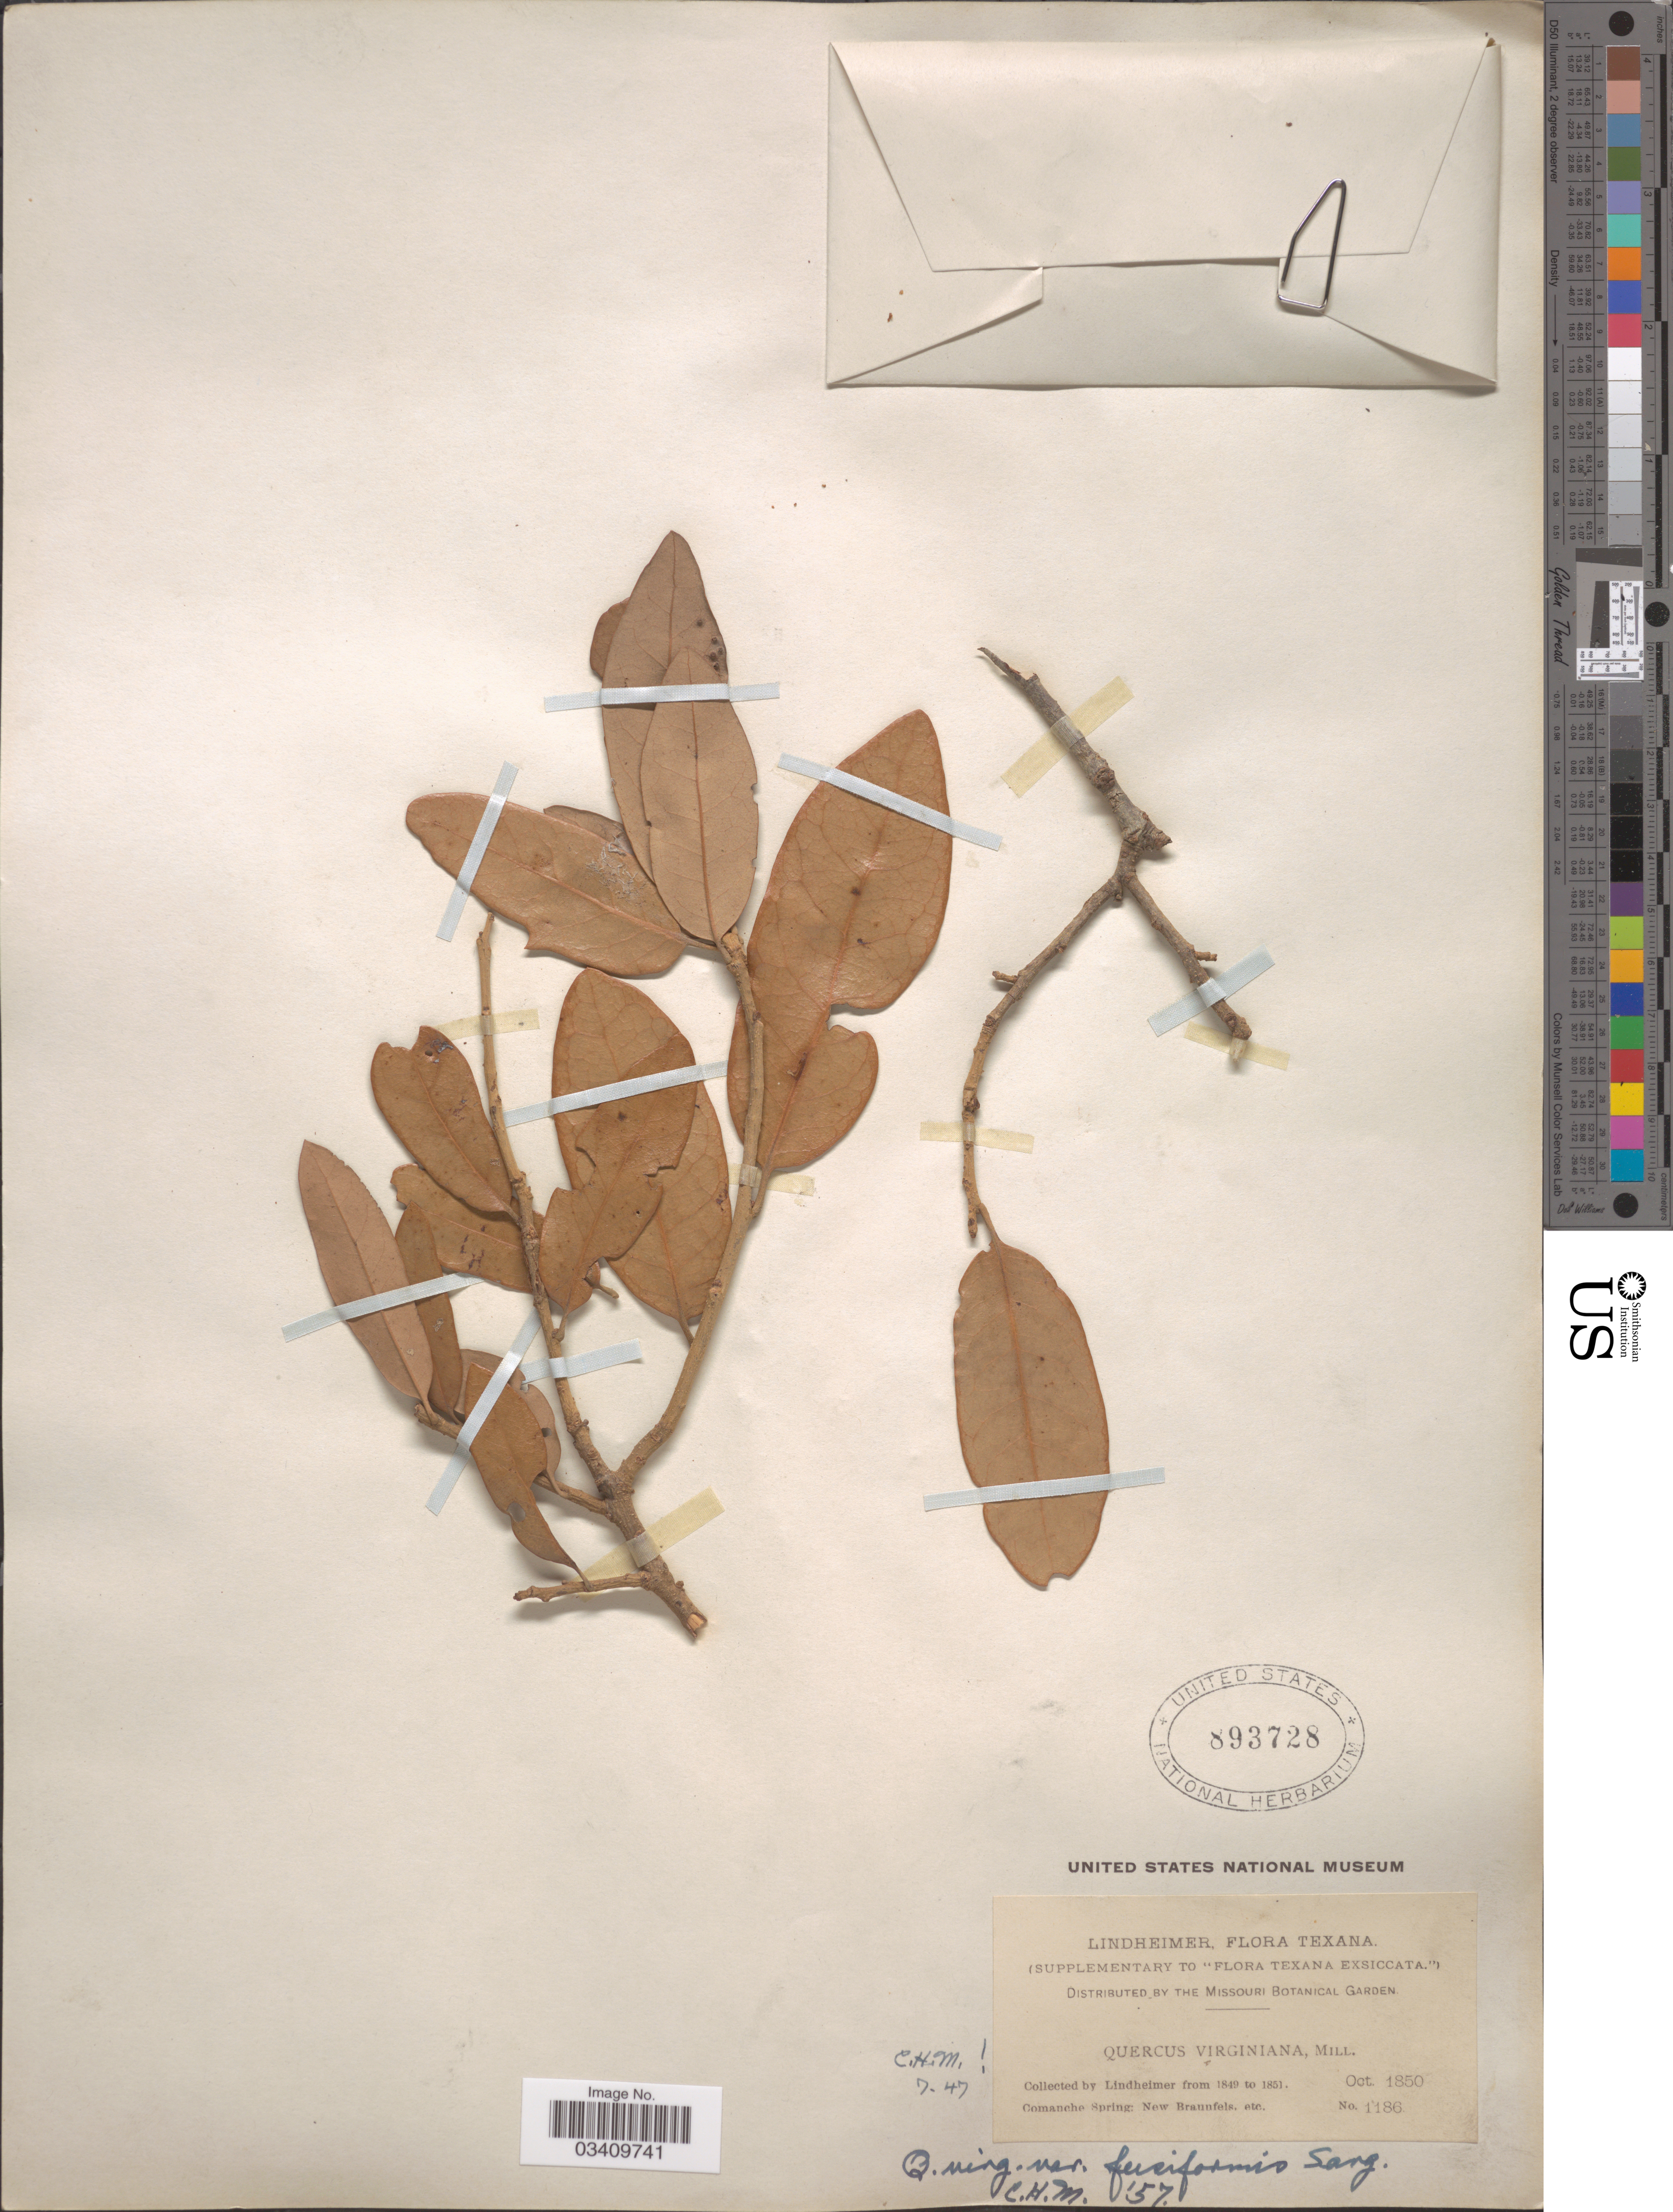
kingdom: Plantae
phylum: Tracheophyta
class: Magnoliopsida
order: Fagales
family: Fagaceae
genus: Quercus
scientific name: Quercus virginiana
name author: Mill.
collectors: -. Lindheimer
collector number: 1186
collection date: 1850-10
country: United States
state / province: Texas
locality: Comanche Spring, New Braunfels, etc.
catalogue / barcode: US 893728